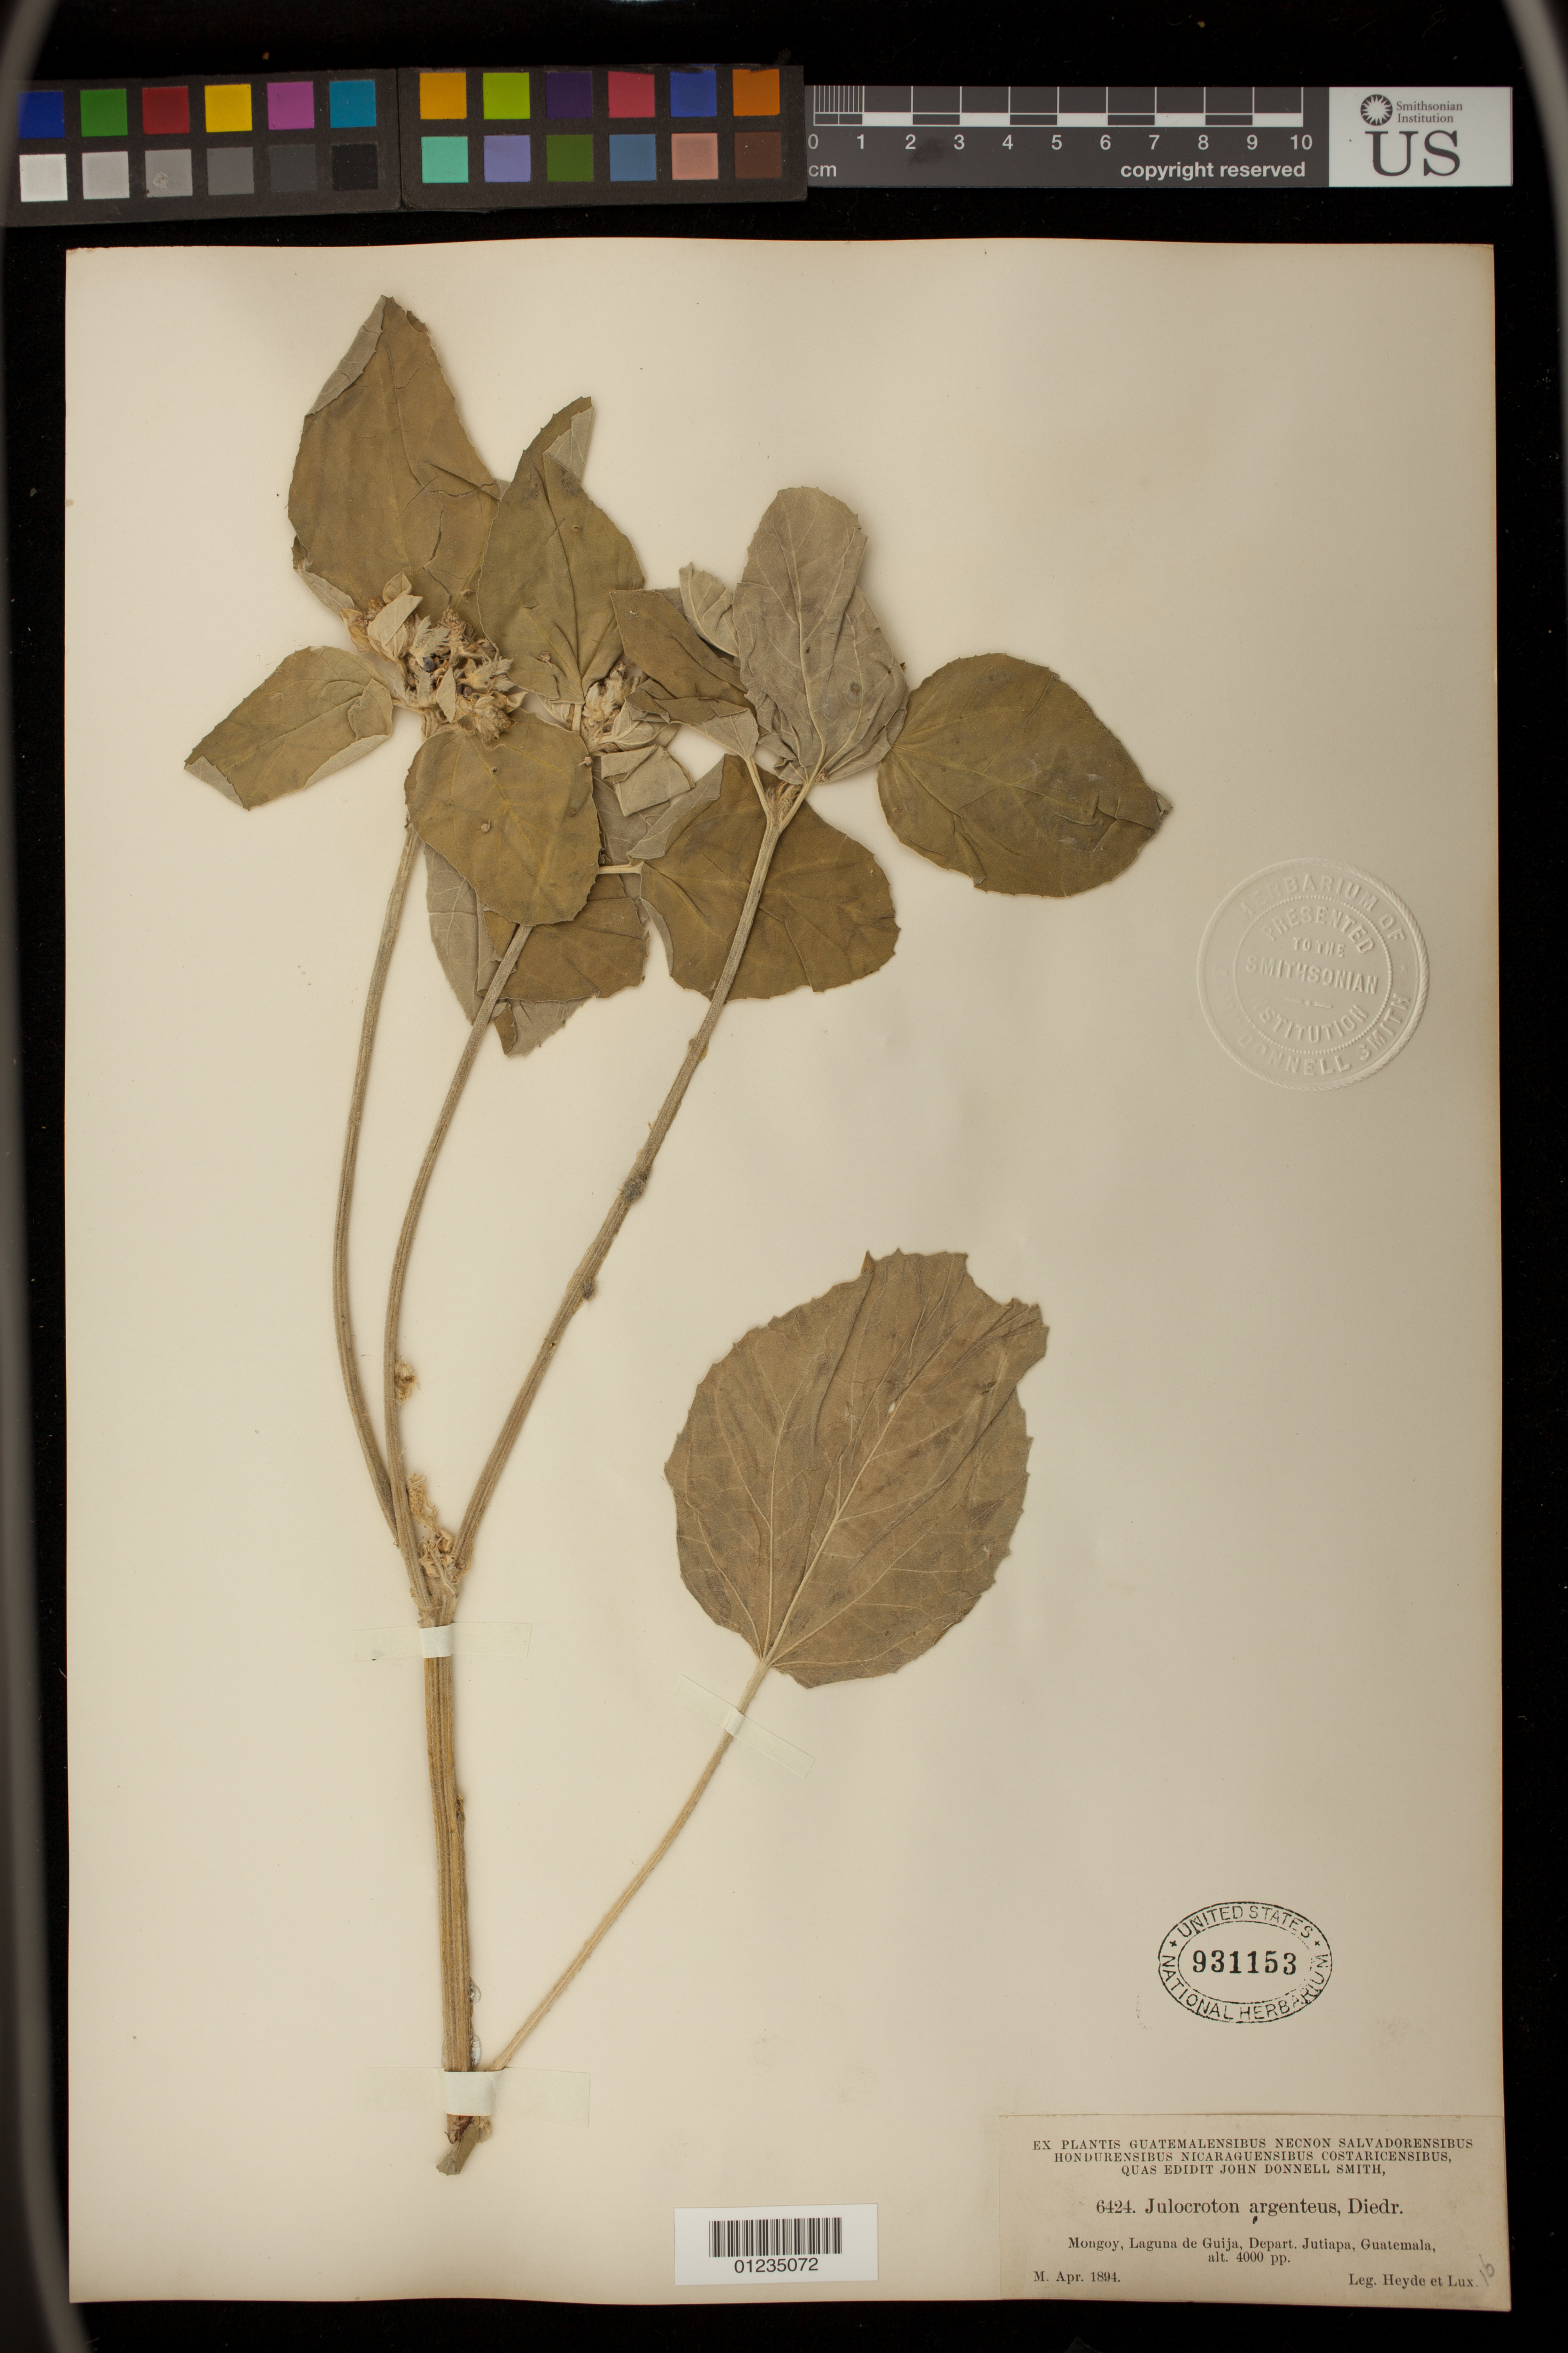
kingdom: Plantae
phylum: Tracheophyta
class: Magnoliopsida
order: Malpighiales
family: Euphorbiaceae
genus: Julocroton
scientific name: Julocroton argenteus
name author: (L.) Didr.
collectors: J. Donnell Smith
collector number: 6424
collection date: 1894-04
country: Guatemala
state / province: Jutiapa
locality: Mongoy, Laguna de Guija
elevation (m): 1219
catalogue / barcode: US 931153